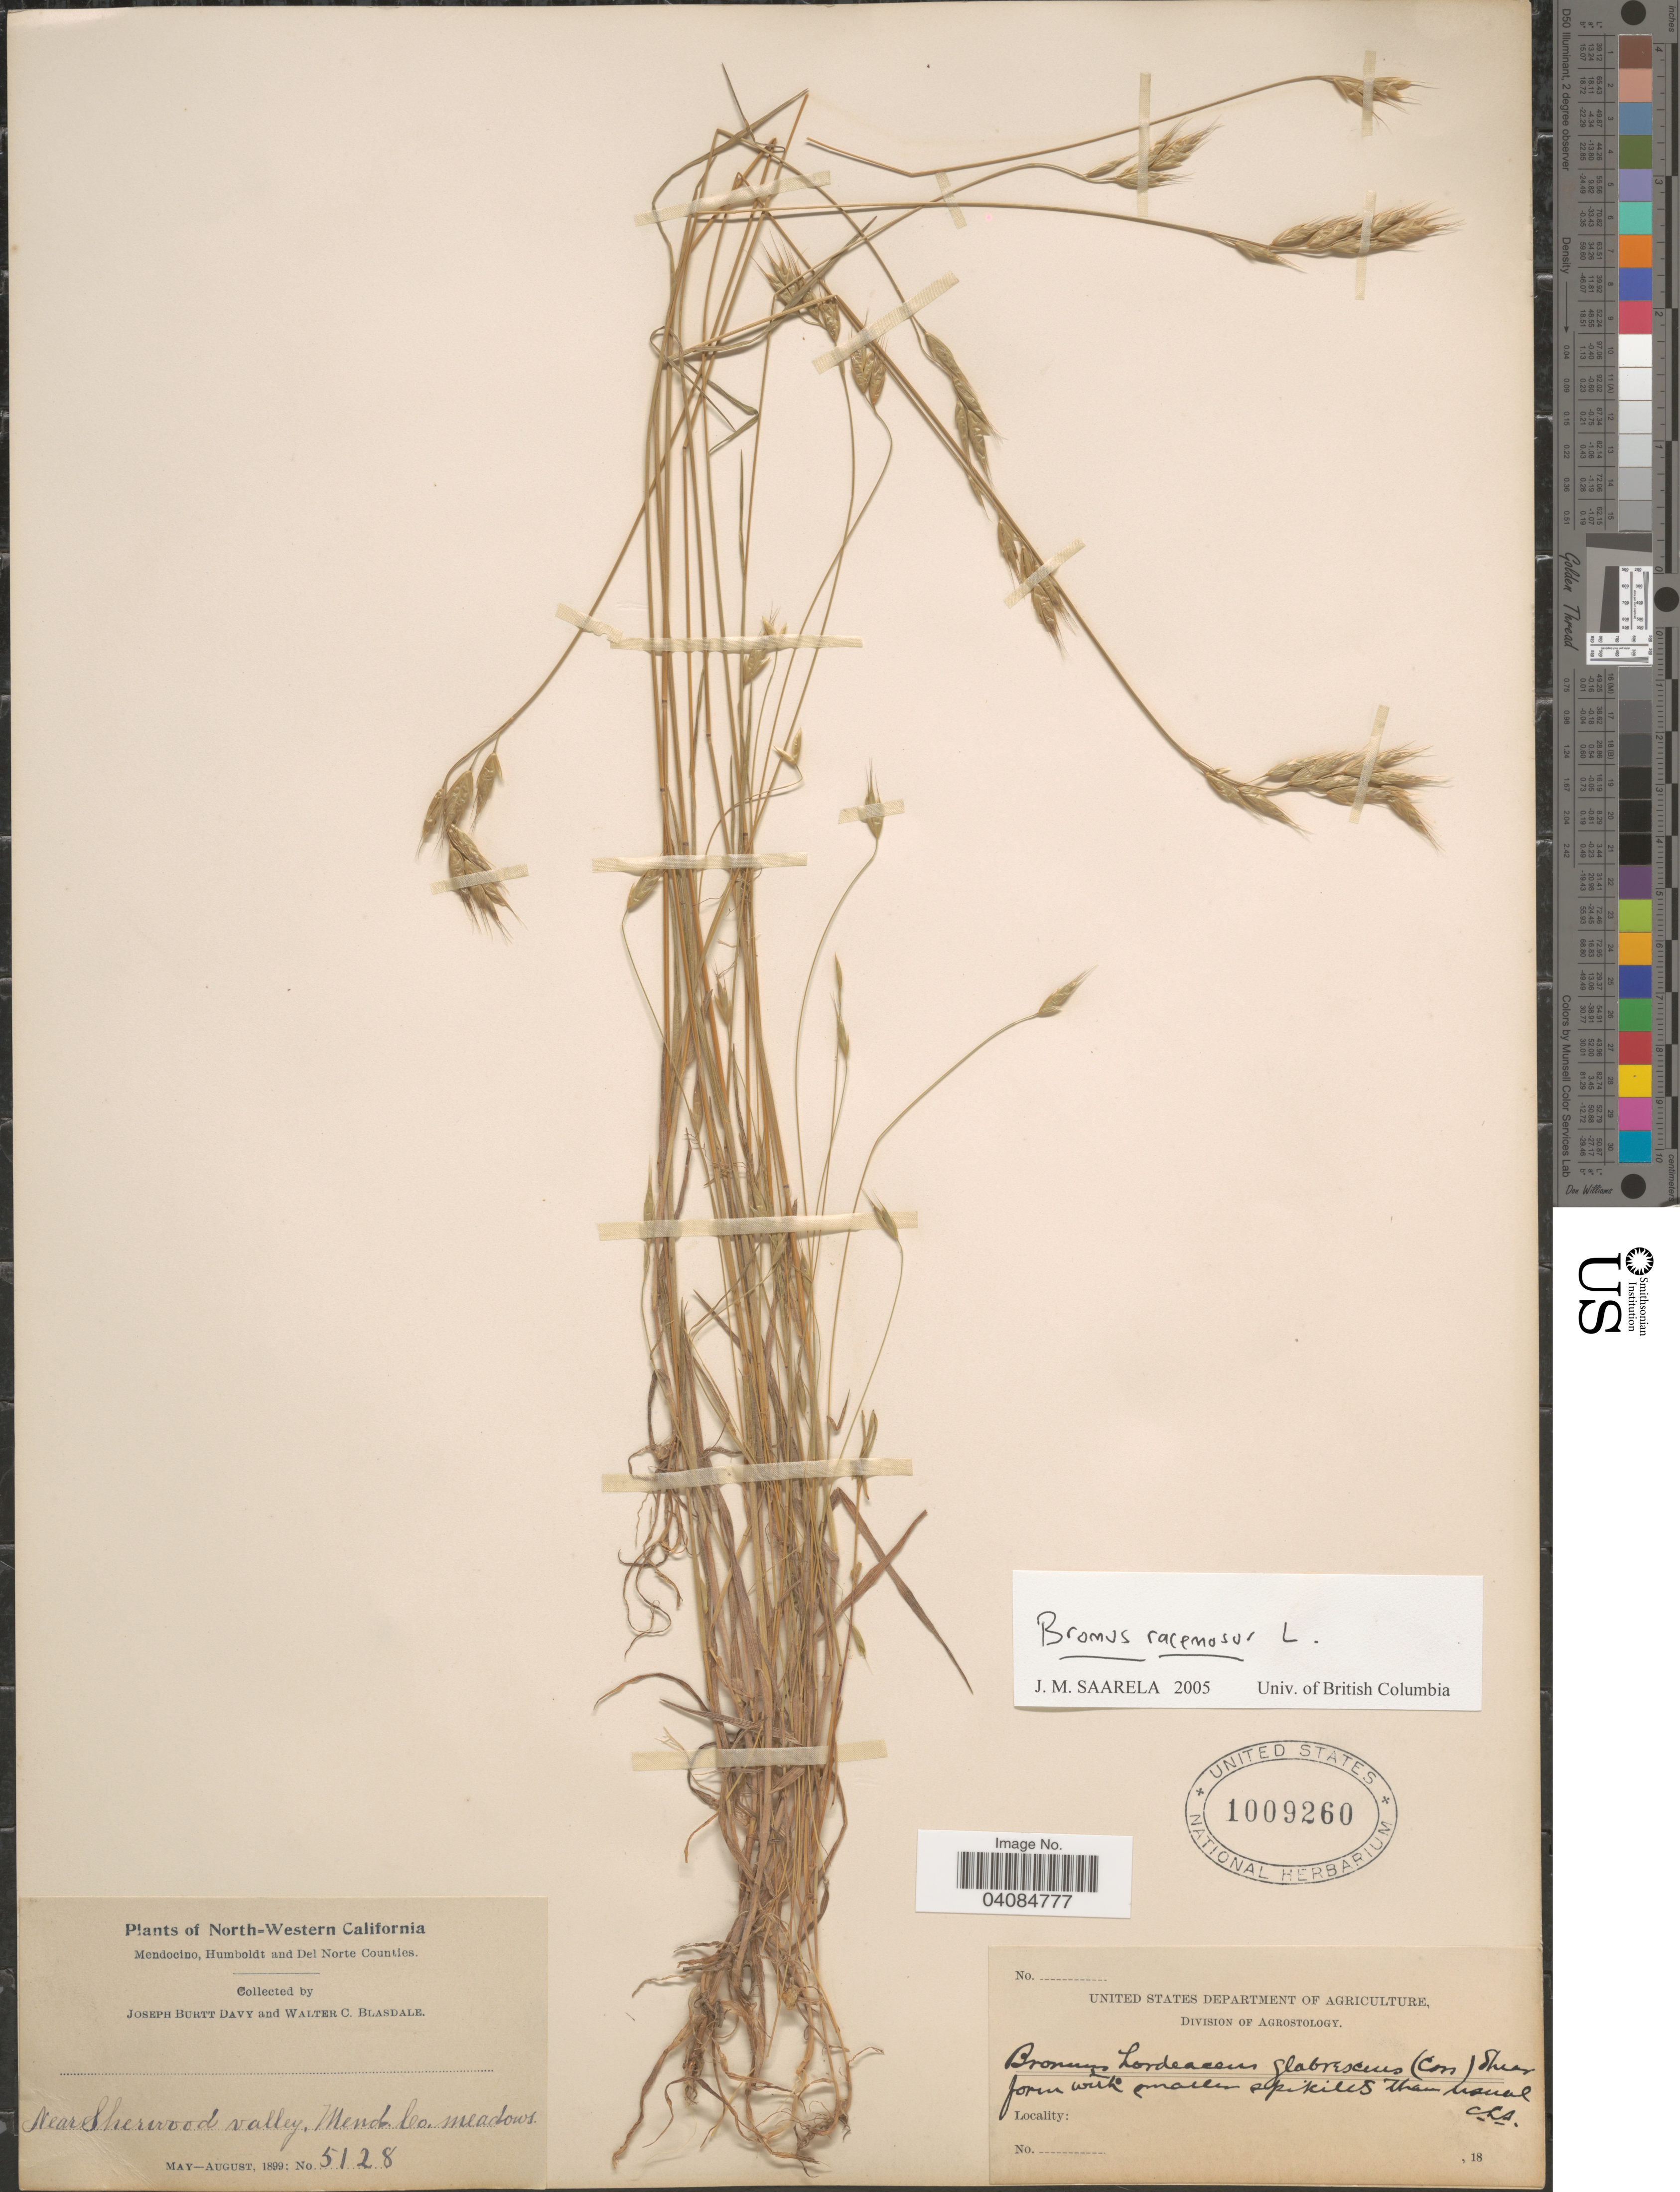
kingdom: Plantae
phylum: Tracheophyta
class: Liliopsida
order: Poales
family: Poaceae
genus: Bromus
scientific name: Bromus racemosus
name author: L.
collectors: J. Burtt Davy & W. Blasdale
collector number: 5128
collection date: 1899-05/1899-08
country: United States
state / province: California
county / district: Mendocino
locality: North-Western California. Near Sherwood valley, Mend. Co. meadows.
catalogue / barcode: US 1009260